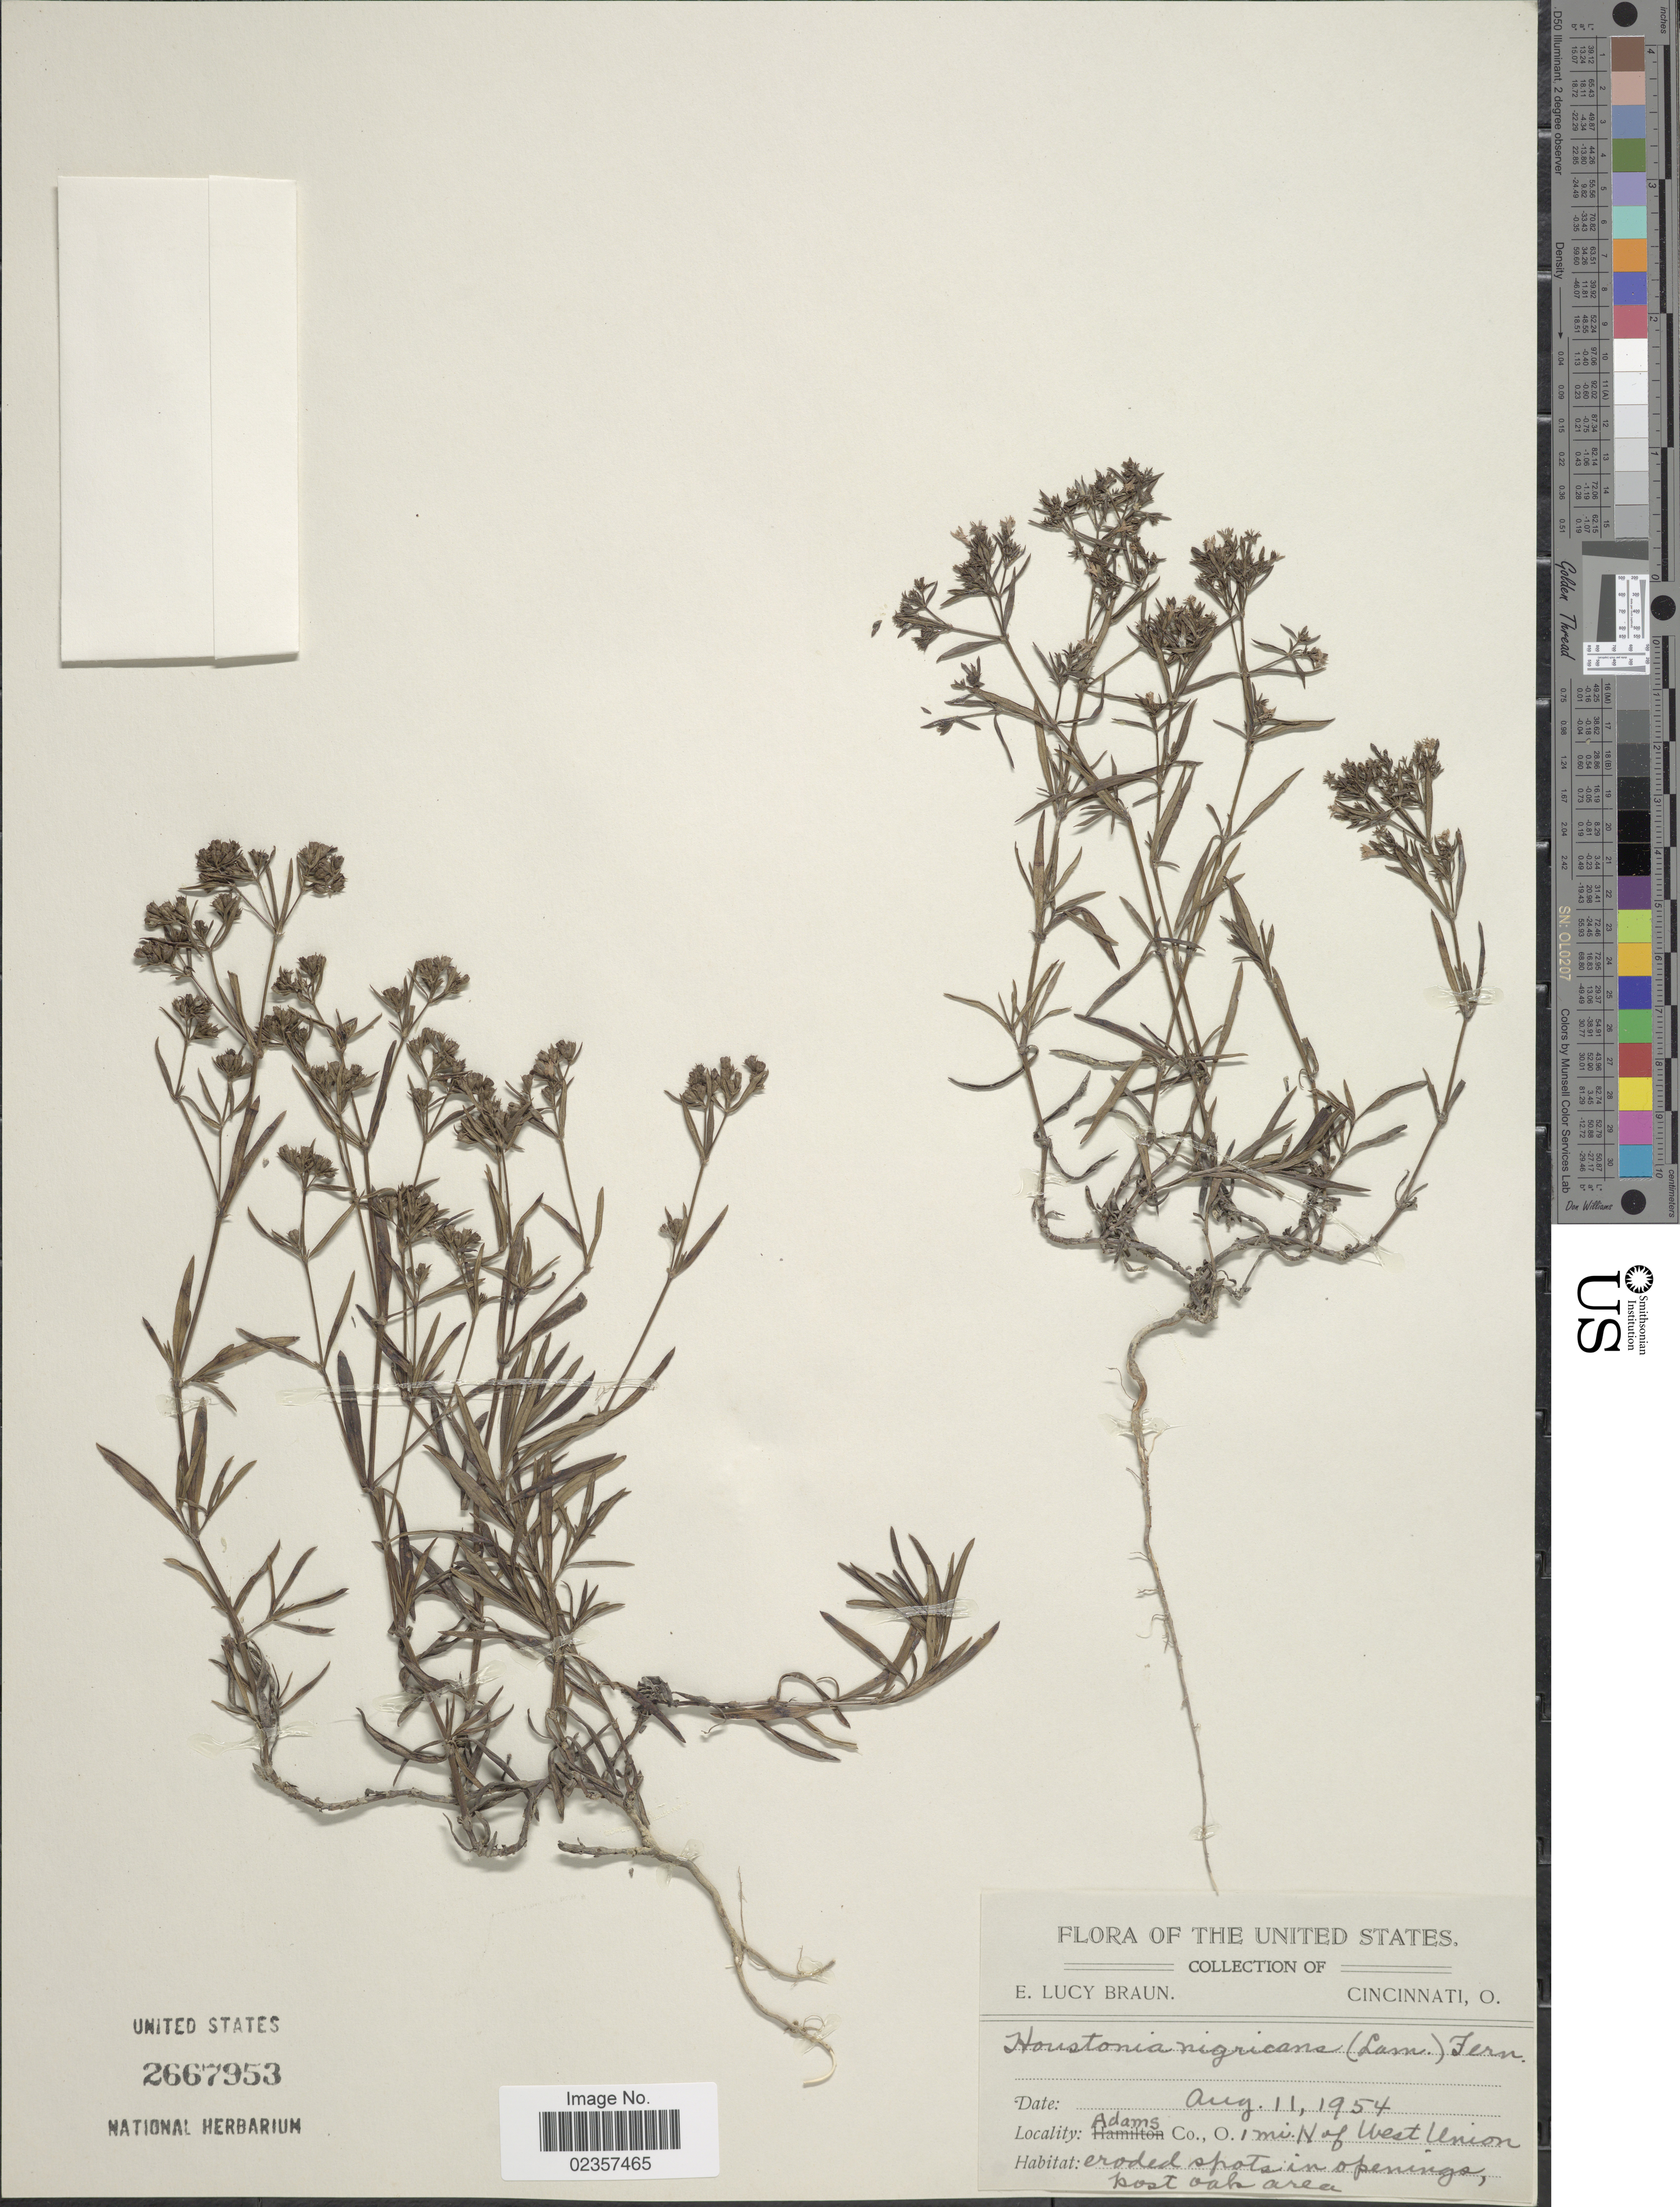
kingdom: Plantae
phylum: Tracheophyta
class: Magnoliopsida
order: Gentianales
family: Rubiaceae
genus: Houstonia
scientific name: Houstonia nigricans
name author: (Lam.) Fernald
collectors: E. L. Braun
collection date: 1954-08-11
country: United States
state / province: Ohio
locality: Adams Co., 1 mi. N of West Union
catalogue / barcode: US 2667953